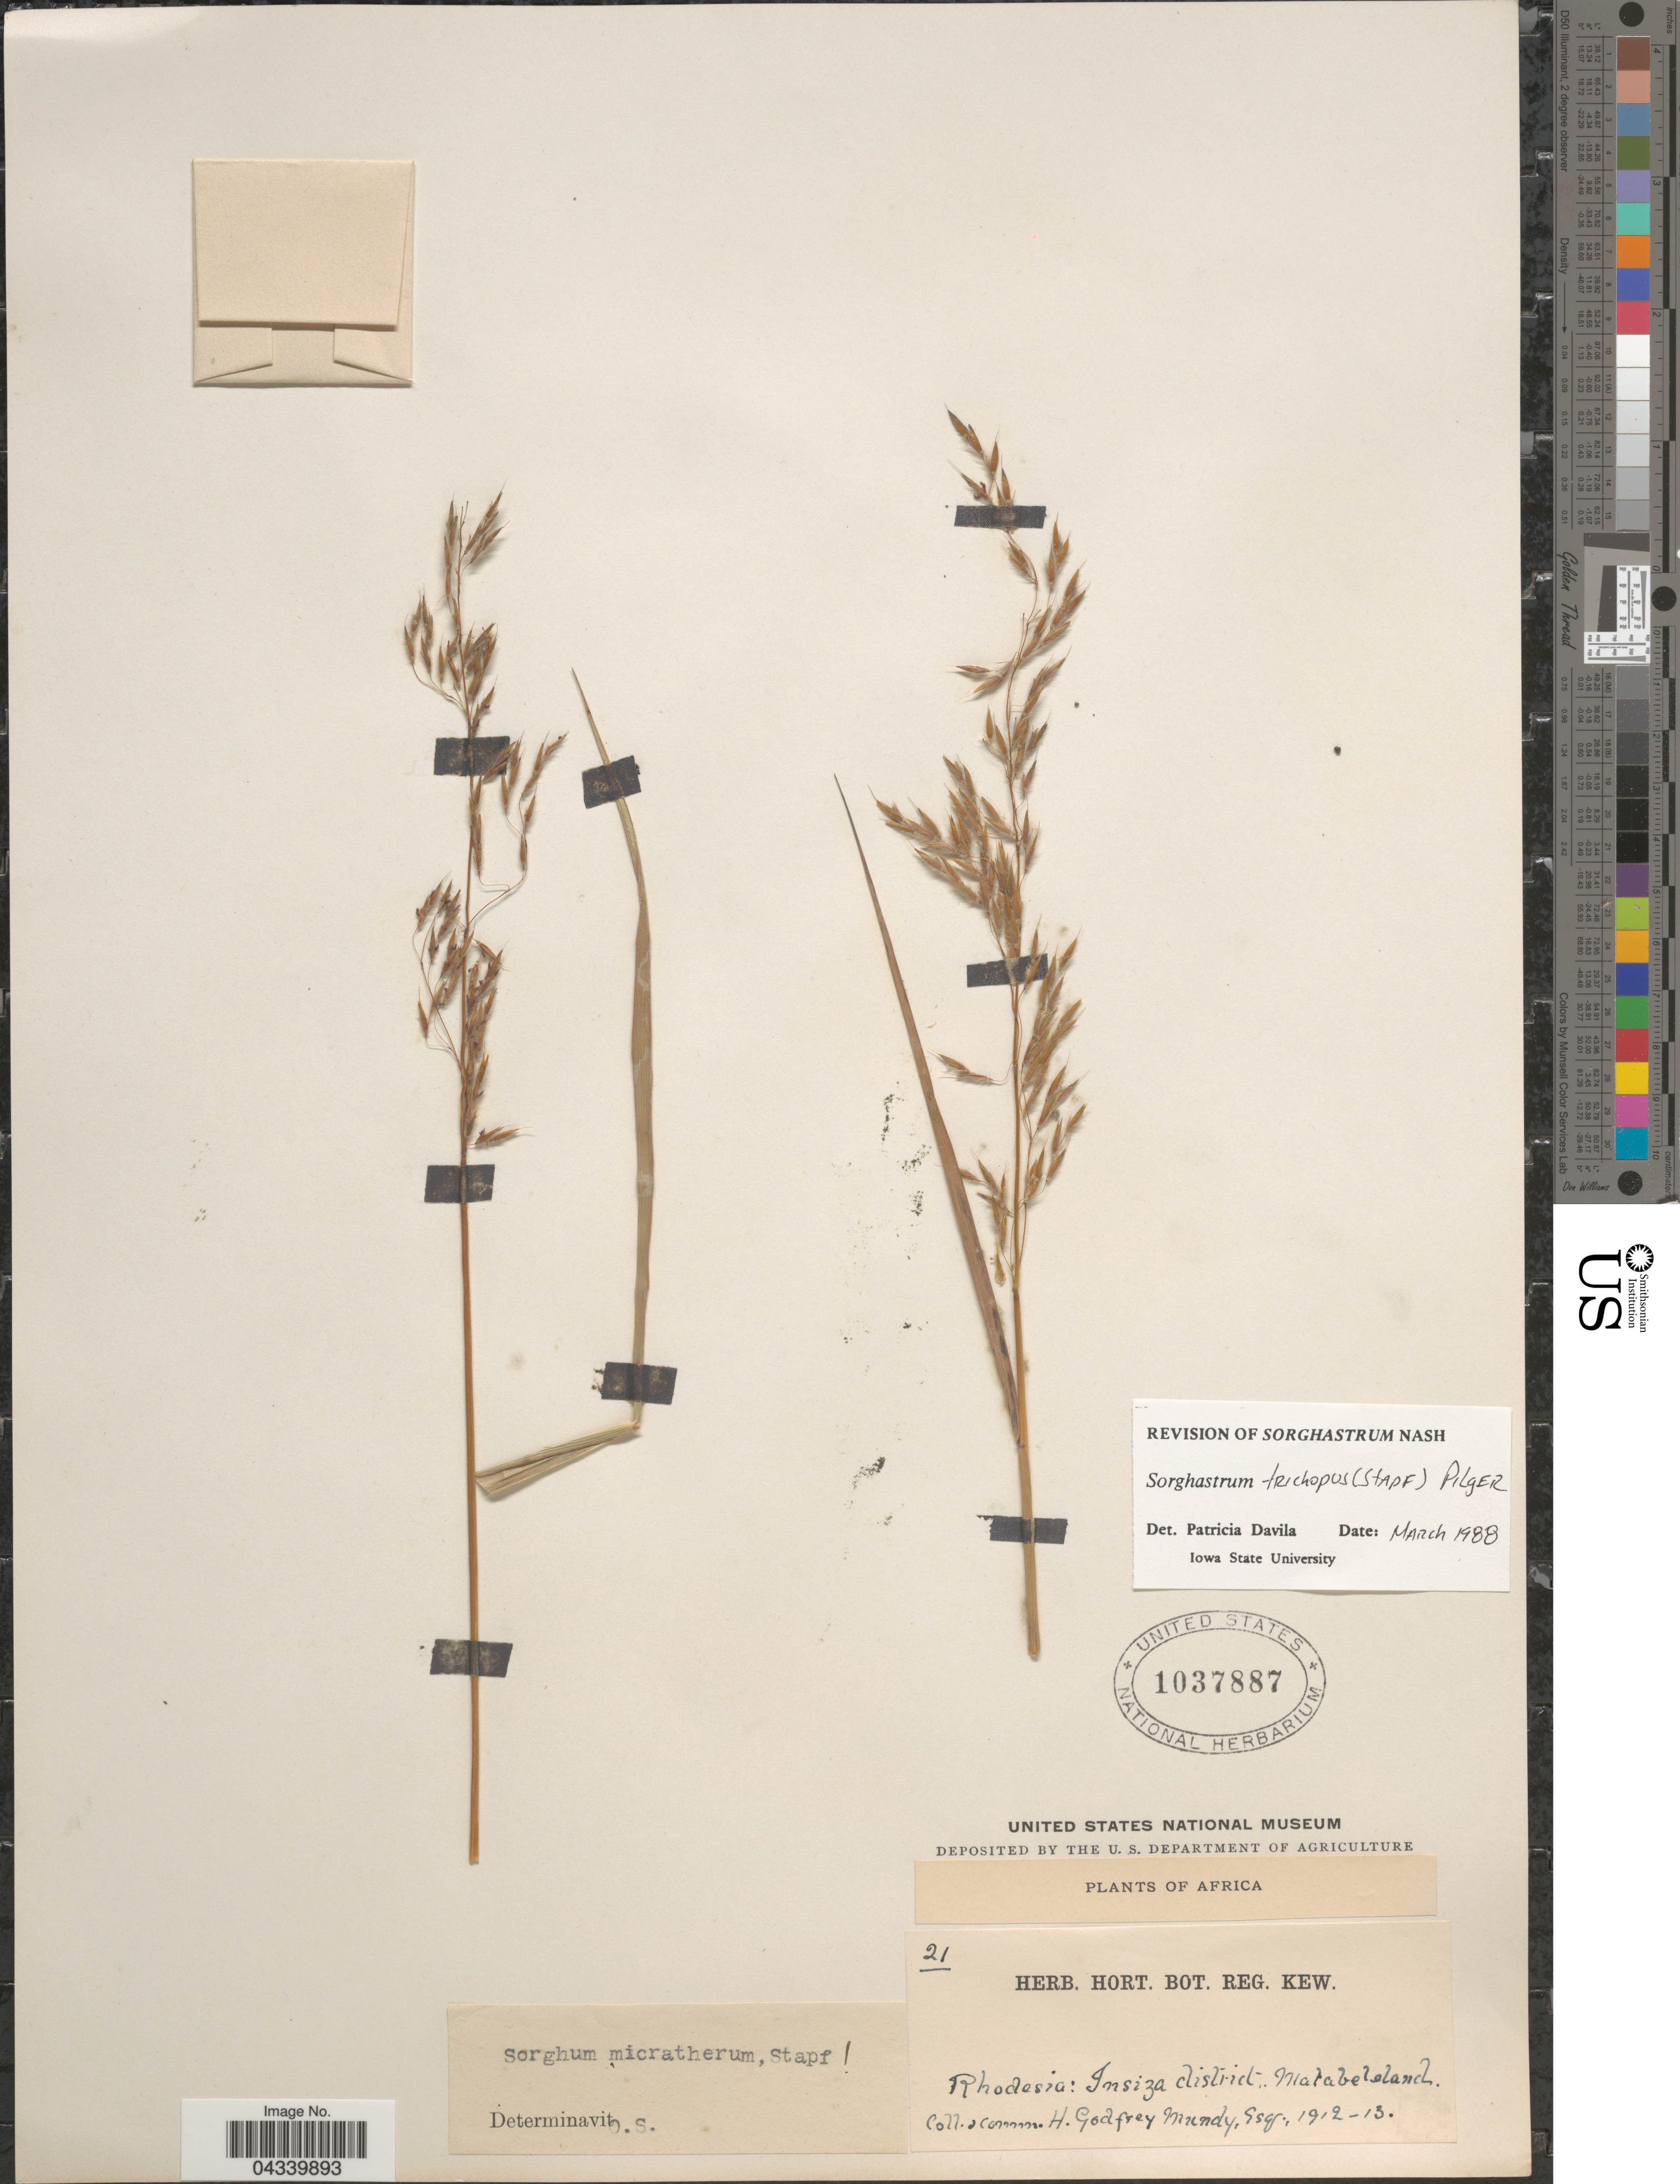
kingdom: Plantae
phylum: Tracheophyta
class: Liliopsida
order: Poales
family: Poaceae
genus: Sorghastrum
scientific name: Sorghastrum stipoides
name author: (Kunth) Nash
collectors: H. Godfrey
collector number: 21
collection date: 1912/1913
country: Zimbabwe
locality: Rhodesia: Insiza district., Matabe Island.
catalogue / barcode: US 1037887